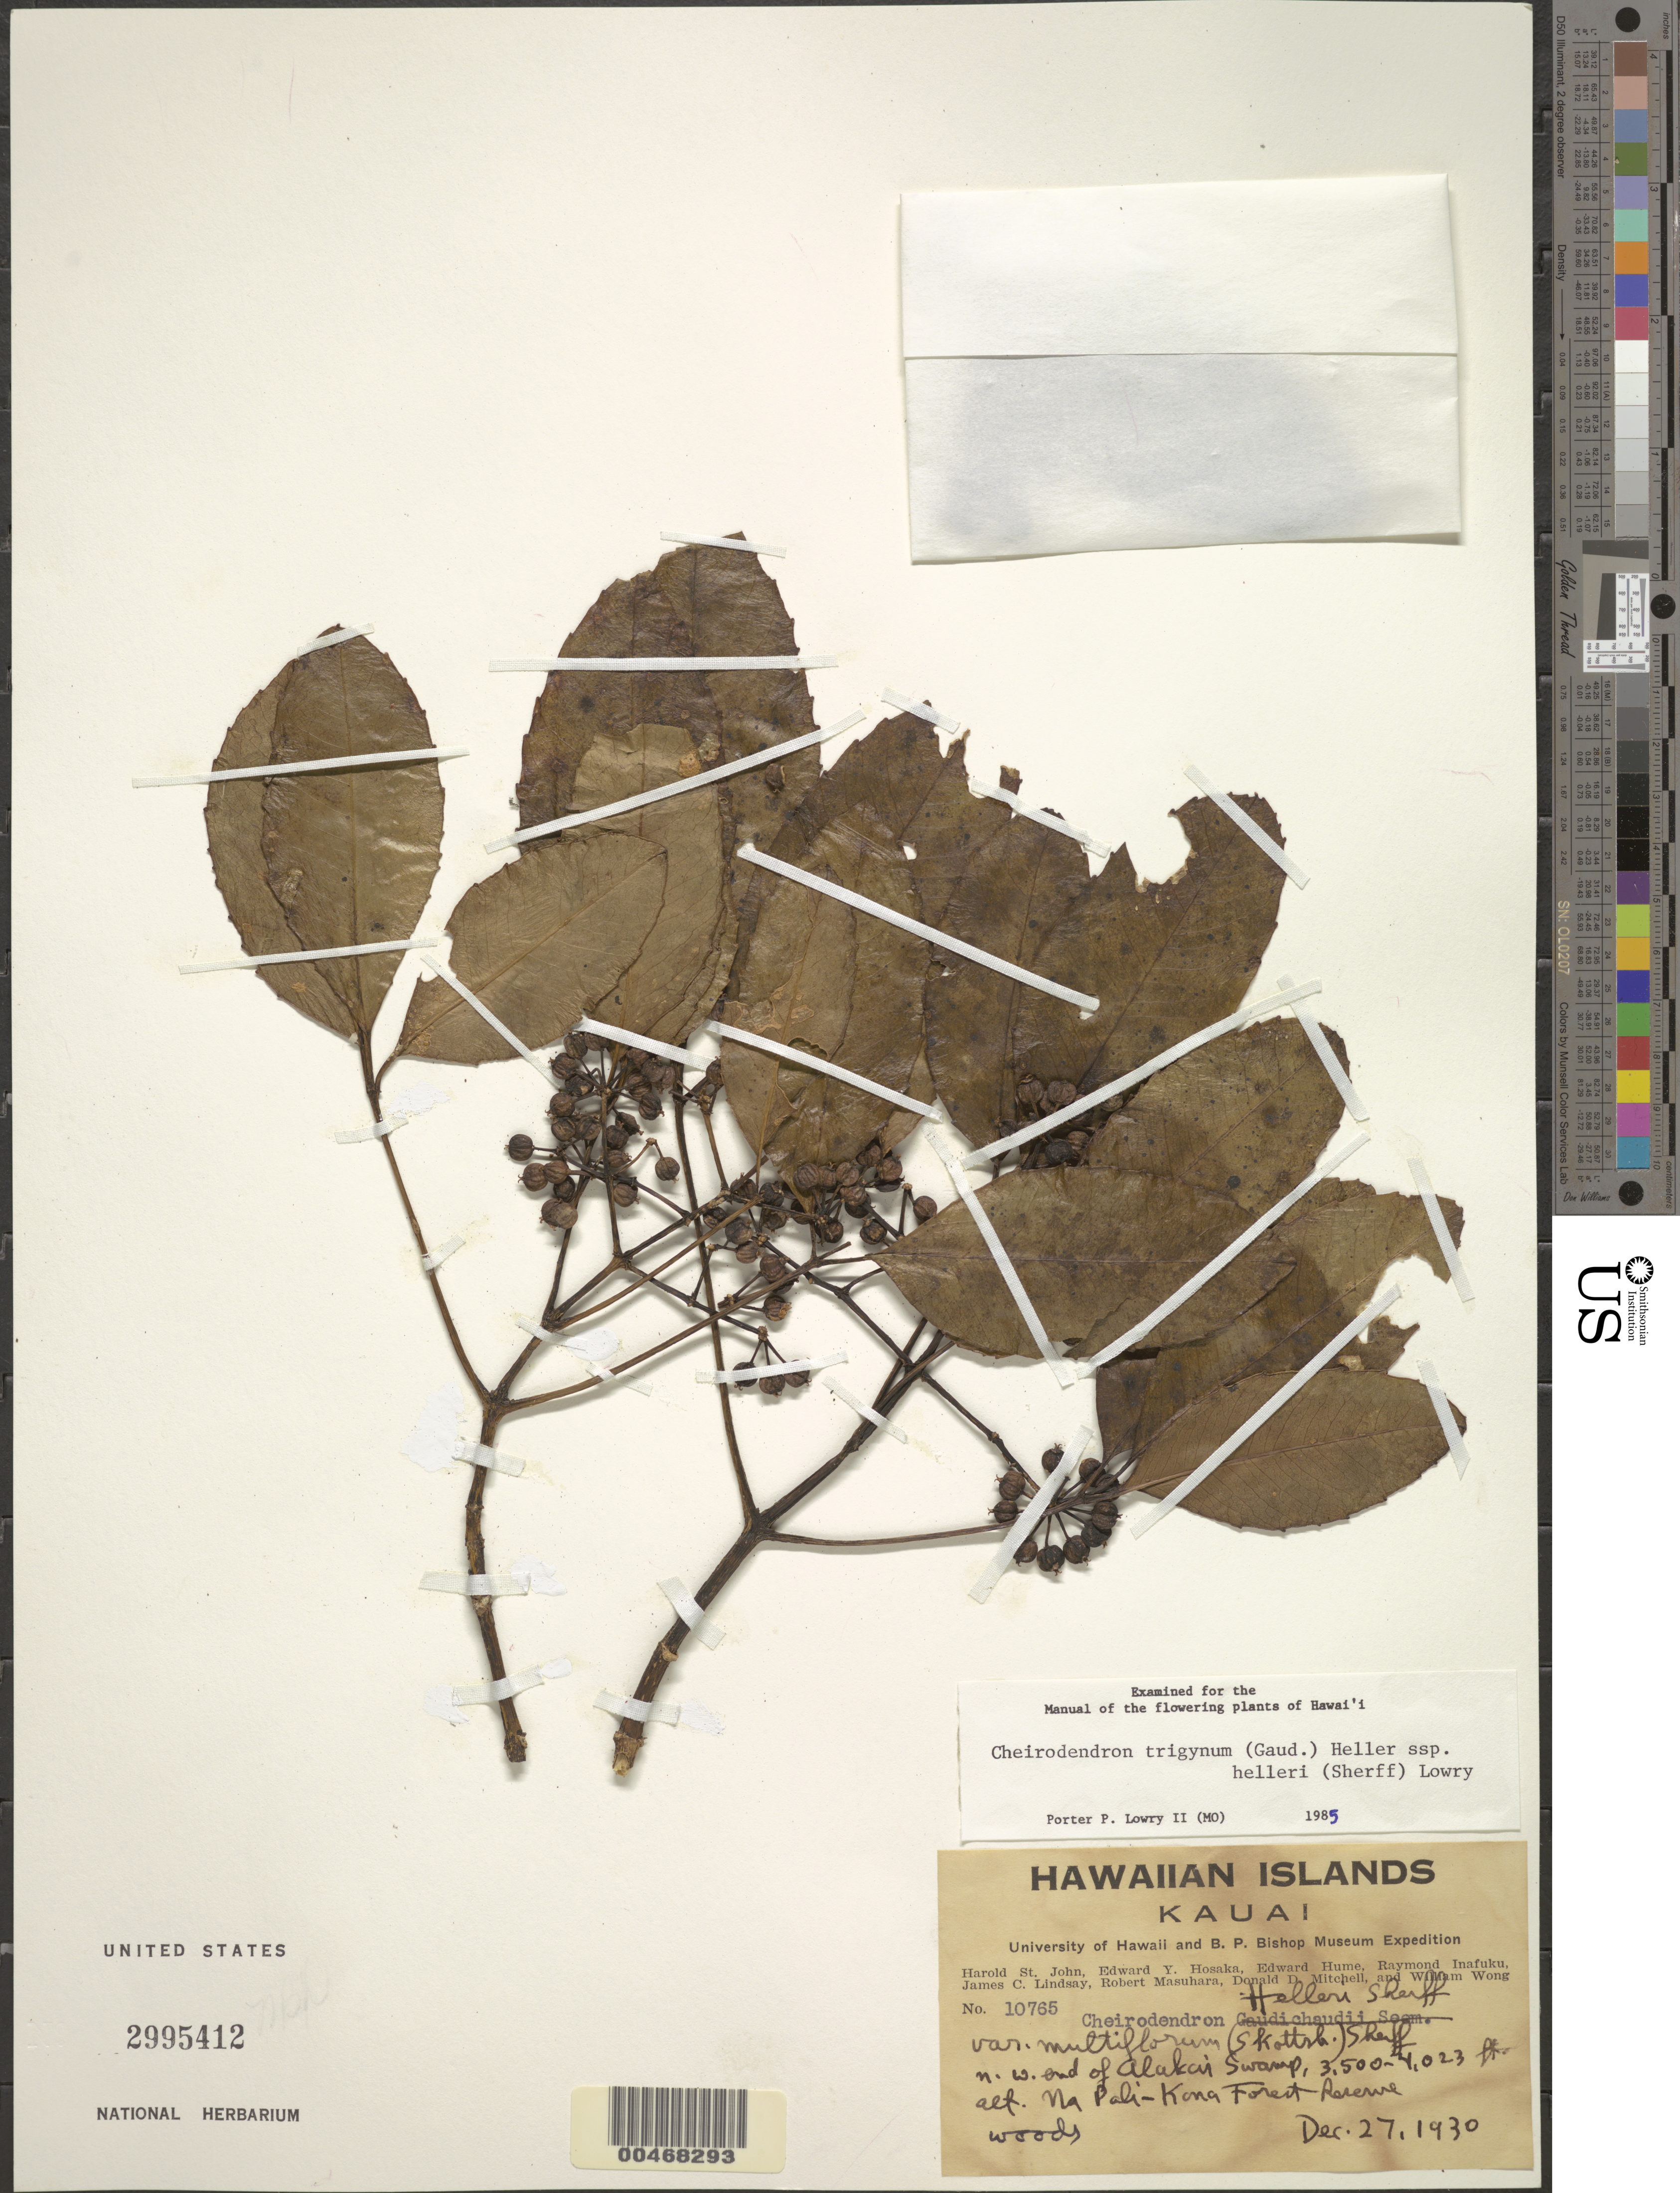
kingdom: Plantae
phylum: Tracheophyta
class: Magnoliopsida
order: Apiales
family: Araliaceae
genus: Cheirodendron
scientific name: Cheirodendron trigynum subsp. helleri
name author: (Gaudich.) A. Heller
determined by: Lowry, P. P., (MO), Missouri Botanical Garden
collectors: H. St. John, E. Y. Hosaka, E. Hume & R. Inafuku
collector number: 10765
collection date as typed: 27 Dec 1930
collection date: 1930-12-27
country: United States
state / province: Hawaii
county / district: Kauai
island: Kaua'i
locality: NW end of Alakai Swamp, Na Pali Kina Forest Reserve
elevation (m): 1067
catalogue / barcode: US 2995412